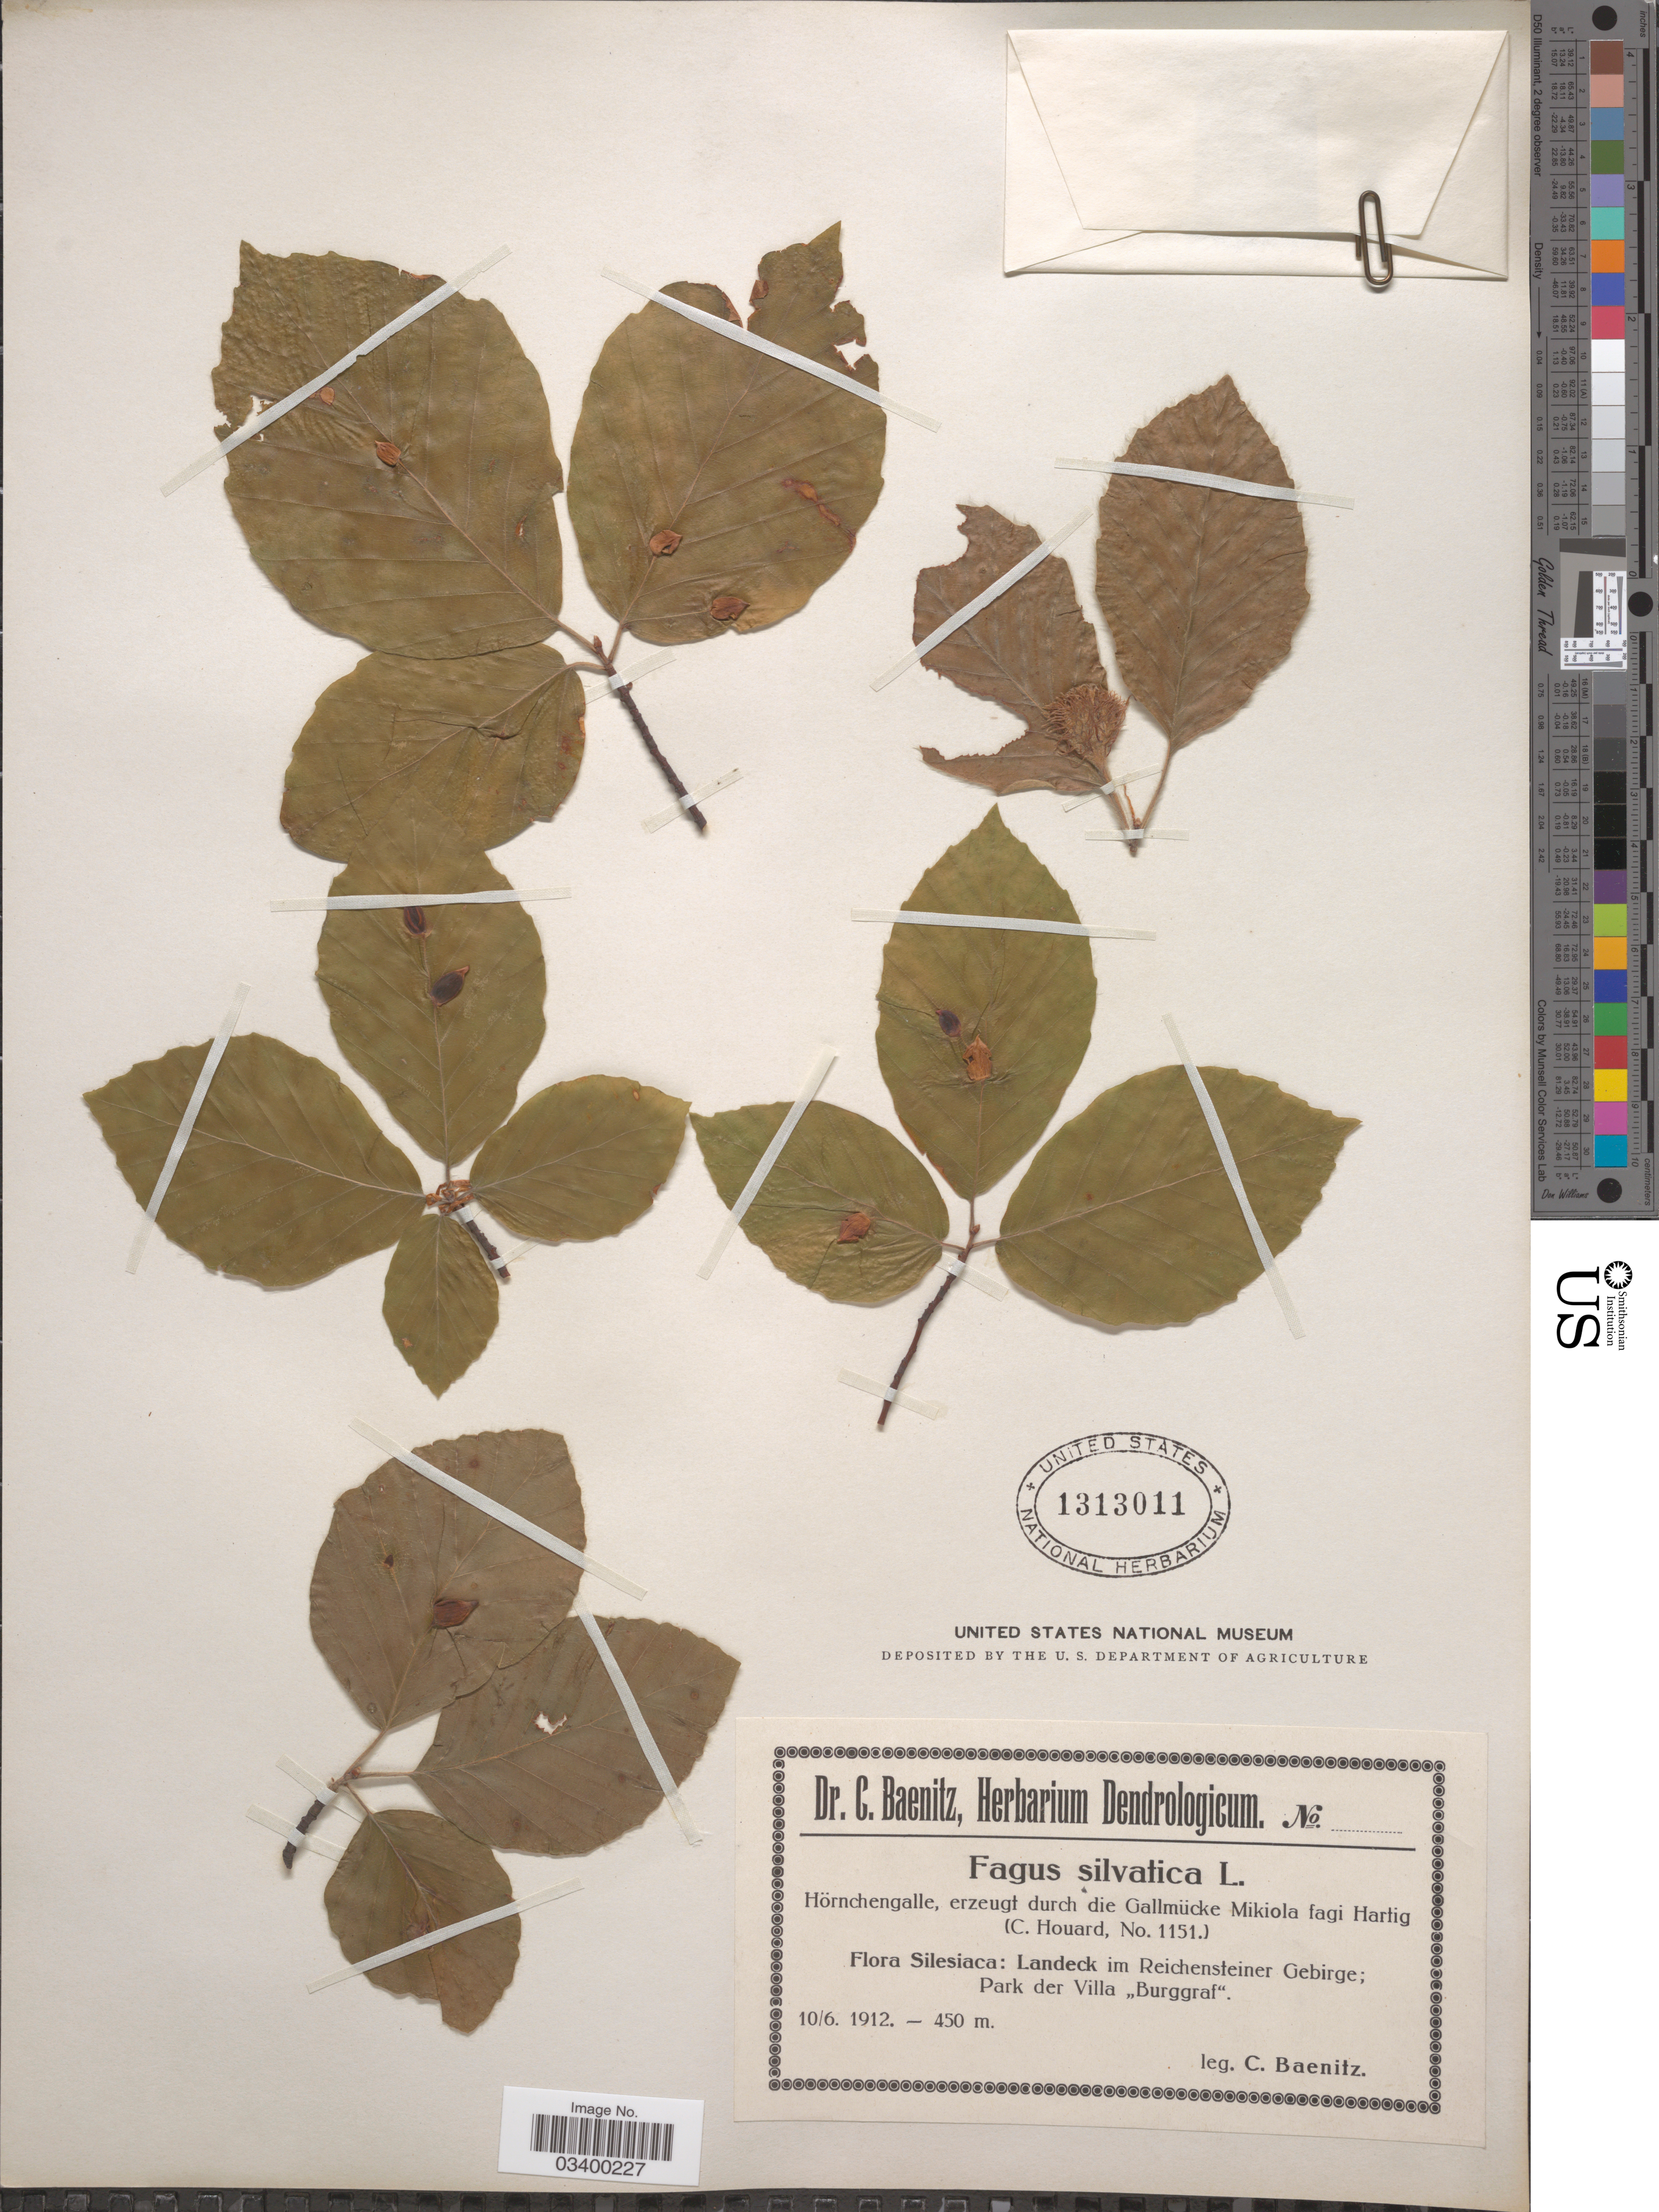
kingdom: Plantae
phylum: Tracheophyta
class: Magnoliopsida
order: Fagales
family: Fagaceae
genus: Fagus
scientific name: Fagus sylvatica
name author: L.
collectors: C. G. Baenitz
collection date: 1912-06-10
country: Poland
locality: Silesiaca: Landeck im Reichensteiner Gebirge; Park der Villa "Burggraf".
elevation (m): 450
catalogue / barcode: US 1313011